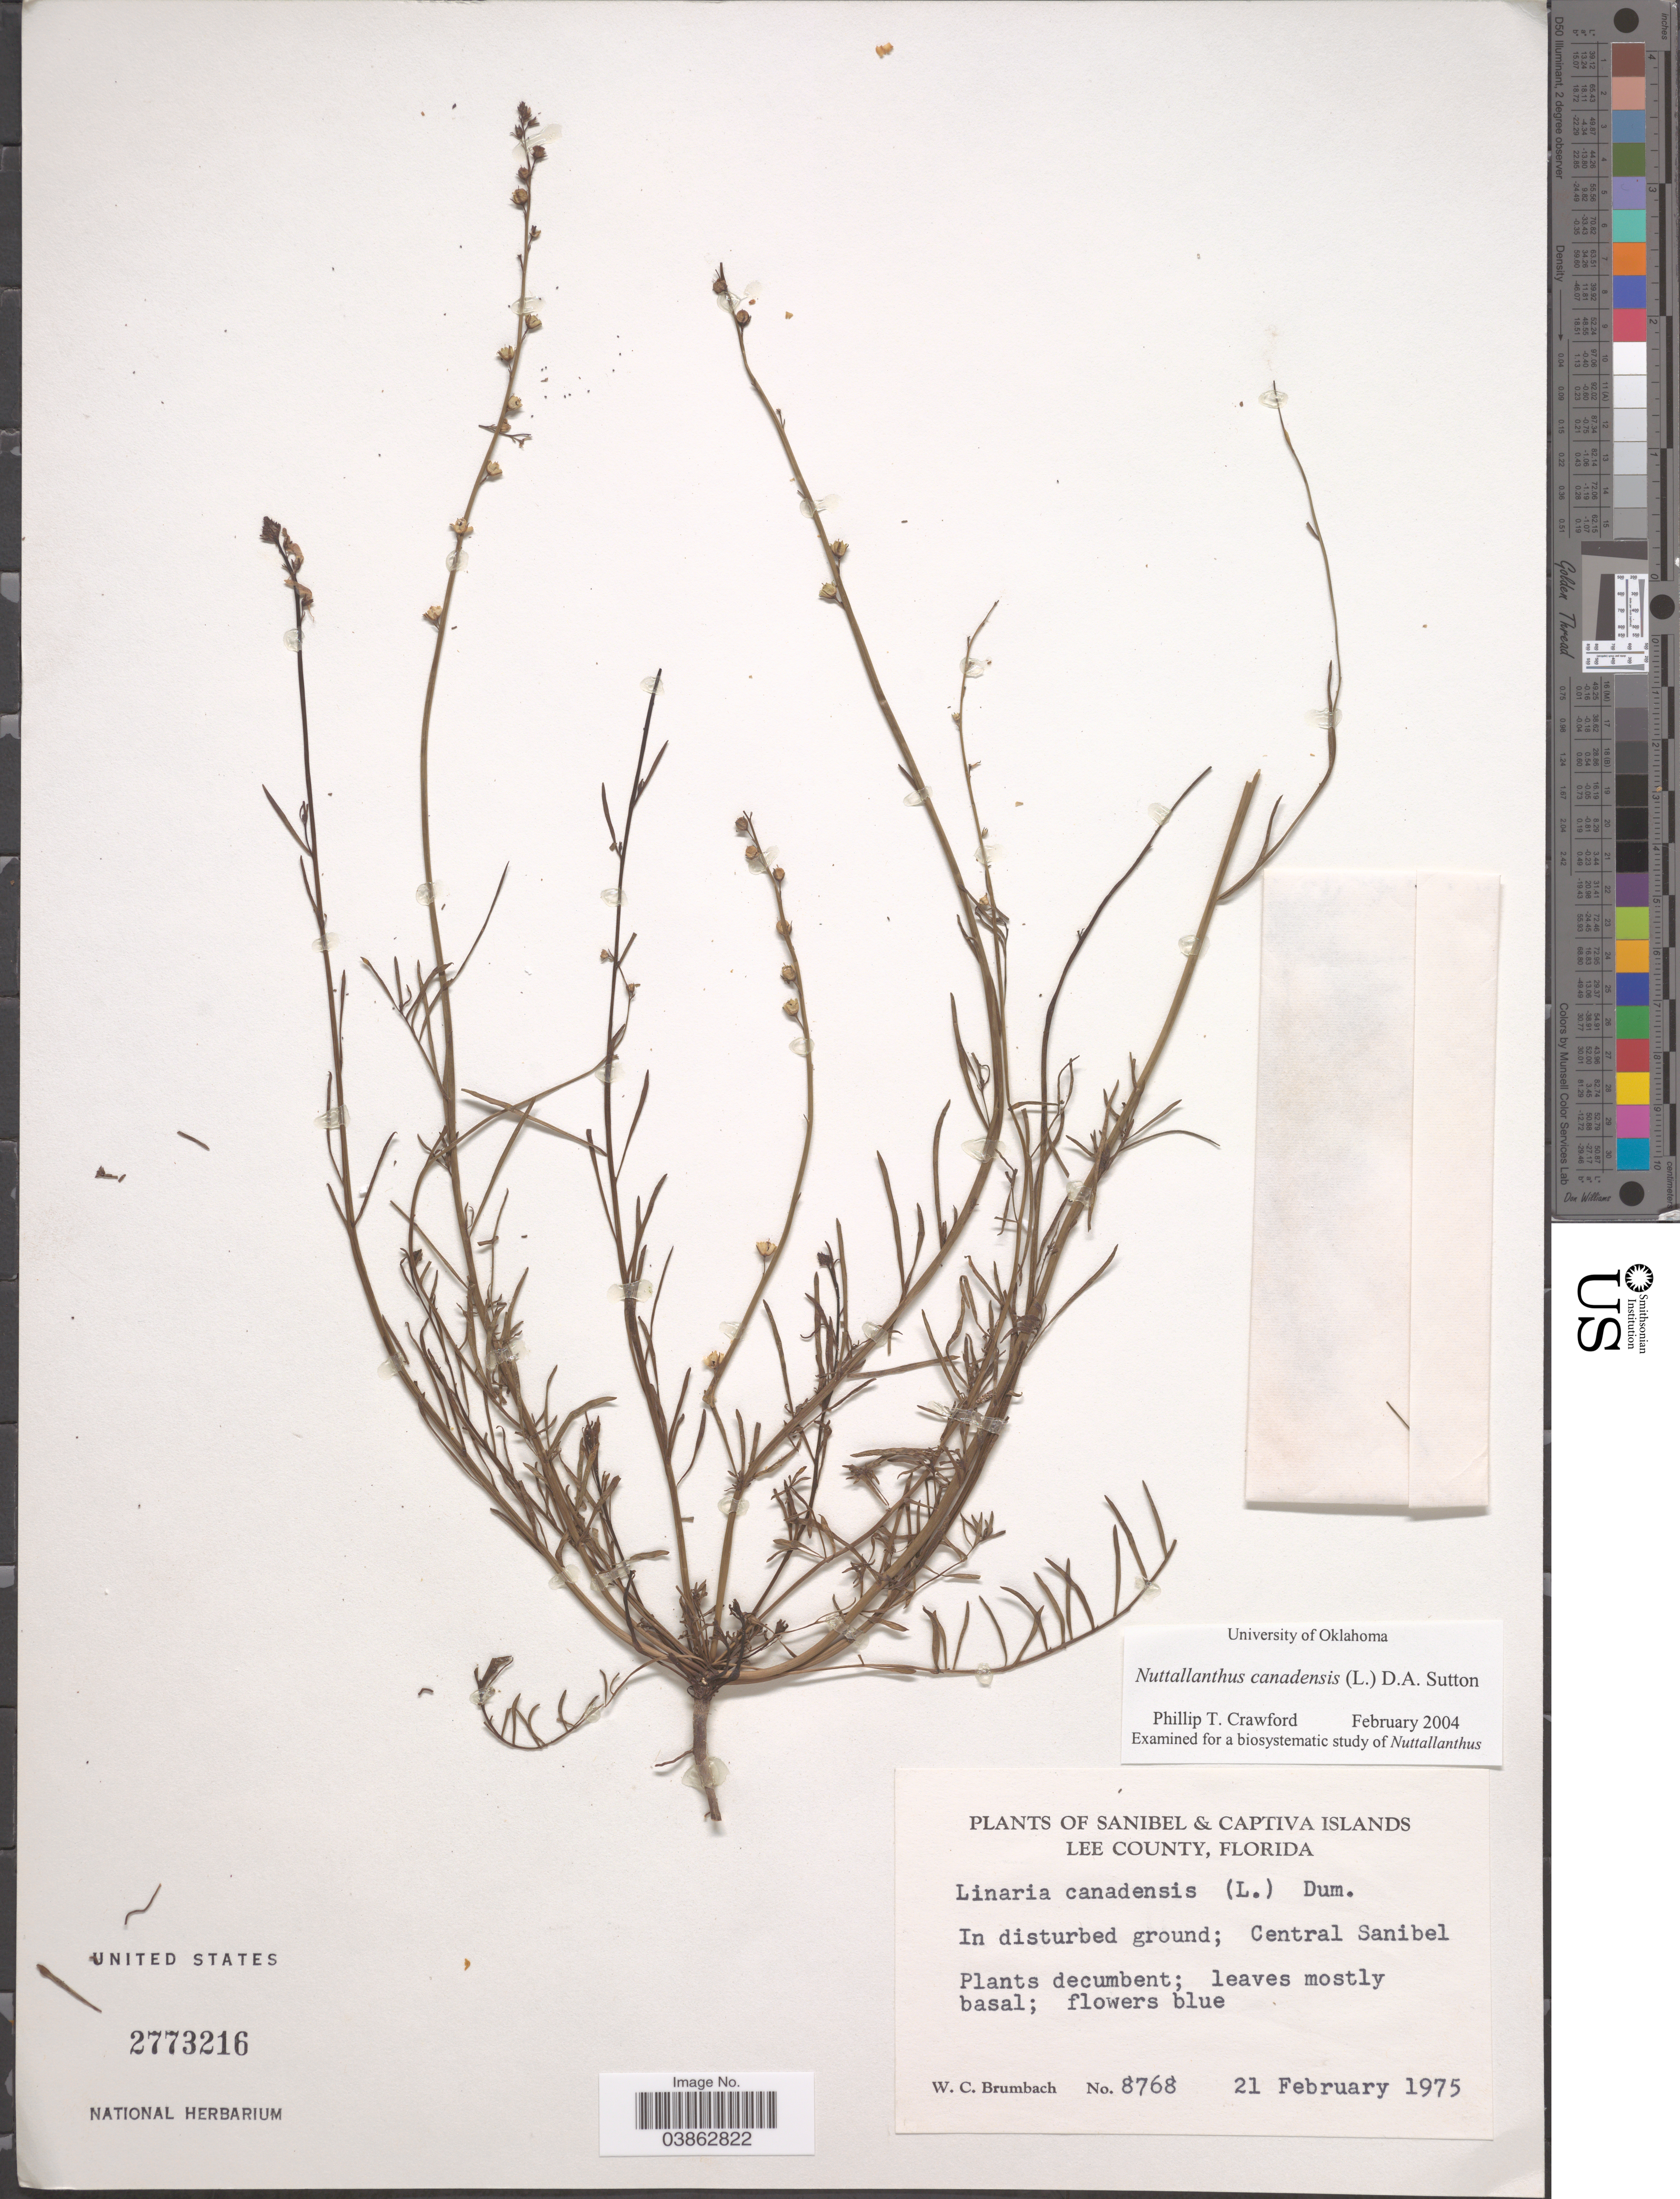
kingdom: Plantae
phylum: Tracheophyta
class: Magnoliopsida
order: Lamiales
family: Plantaginaceae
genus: Linaria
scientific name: Linaria canadensis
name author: (L.) Dum. Cours.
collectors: W. C. Brumbach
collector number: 8768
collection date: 1975-02-21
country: United States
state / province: Florida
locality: Sanibel & Captiva Islands. Lee County. In disturbed ground; Central Sanibel.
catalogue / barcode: US 2773216